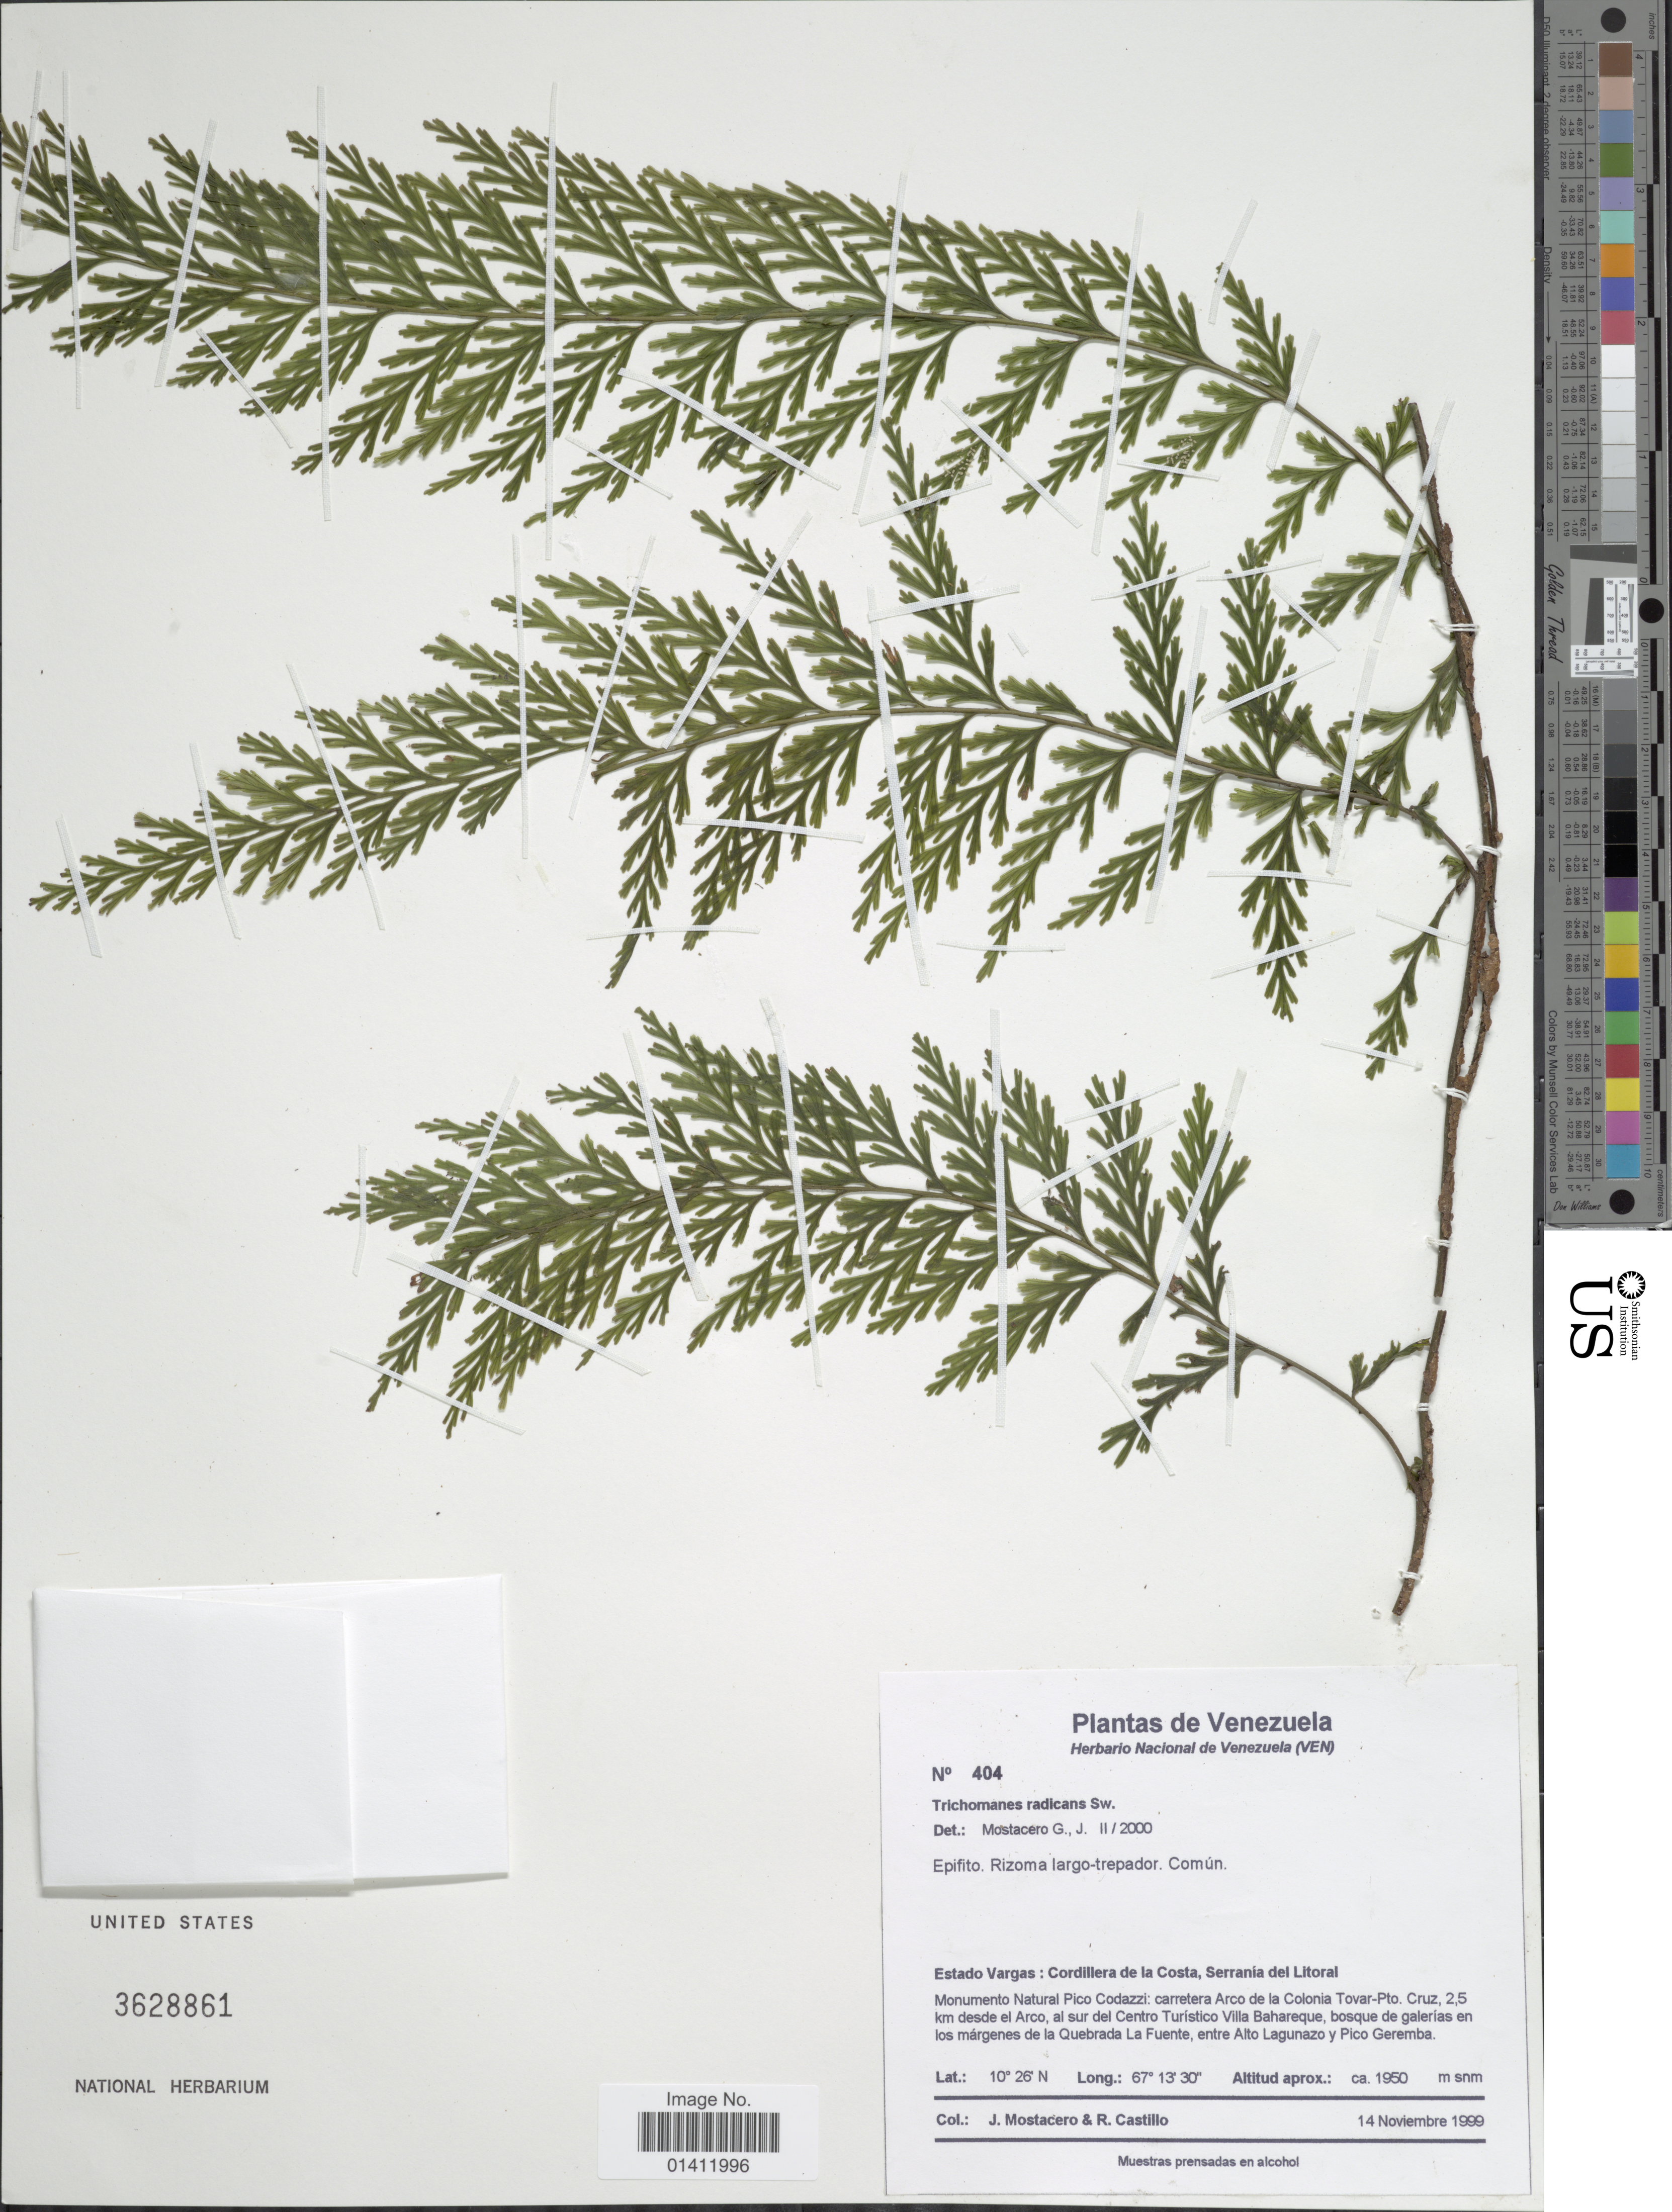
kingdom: Plantae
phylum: Tracheophyta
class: Polypodiopsida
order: Hymenophyllales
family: Hymenophyllaceae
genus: Vandenboschia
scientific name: Vandenboschia radicans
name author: (Sw.) Copel.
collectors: J. Mostacero & R. Castillo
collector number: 404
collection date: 1999-11-14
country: Venezuela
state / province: Vargas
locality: Estado Vargas: Cordillera de la Costa, Serrania del Litoral. Monumento Natural Pico Codazzi: carretera Arco de la Colonia Tovar-Pto, Cruz, 2,5 km desde el Arco, al sur del Centro Turistico Villa Bahareque, bosque de galerias en los margenes de la Quebrada La Fuente, entre Alto Lagunazo y Pico Gerembia.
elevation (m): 1950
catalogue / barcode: US 3628861